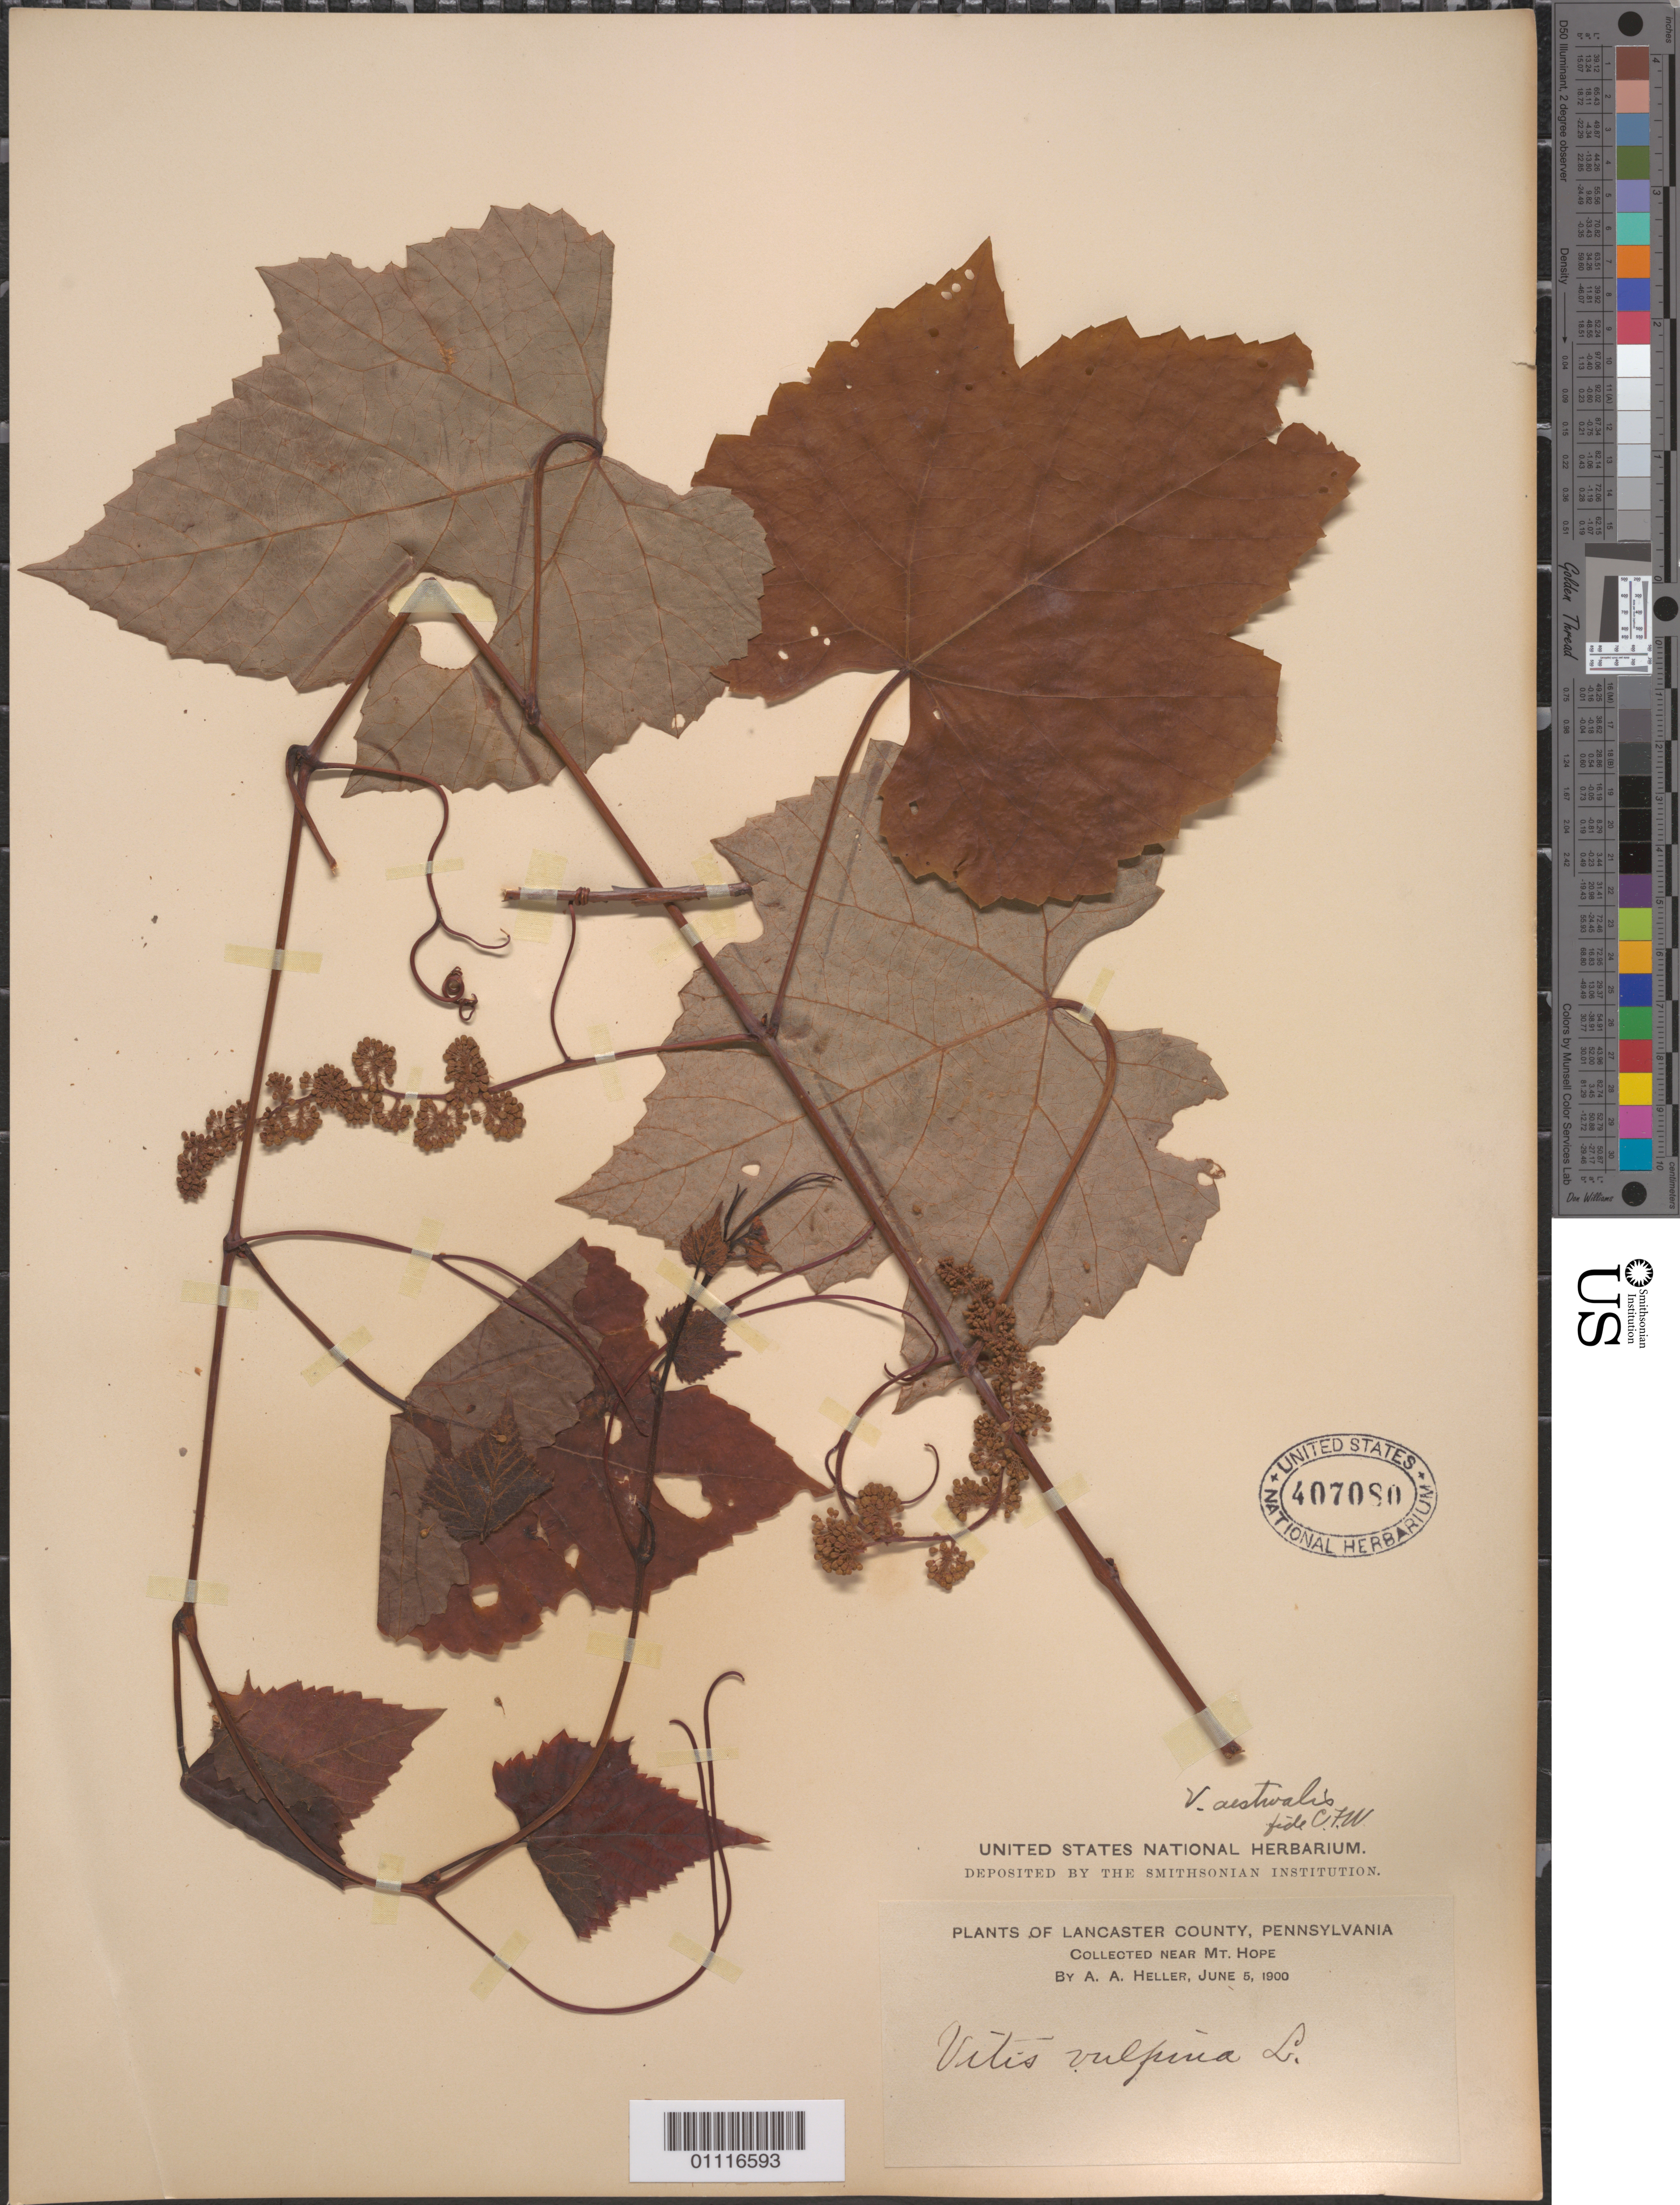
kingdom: Plantae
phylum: Tracheophyta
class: Magnoliopsida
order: Vitales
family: Vitaceae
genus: Vitis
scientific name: Vitis aestivalis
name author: Michx.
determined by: W., C. F.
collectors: A. A. Heller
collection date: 1900-06-05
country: United States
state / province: Pennsylvania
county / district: Lancaster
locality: Near Mt. Hope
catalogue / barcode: US 407080